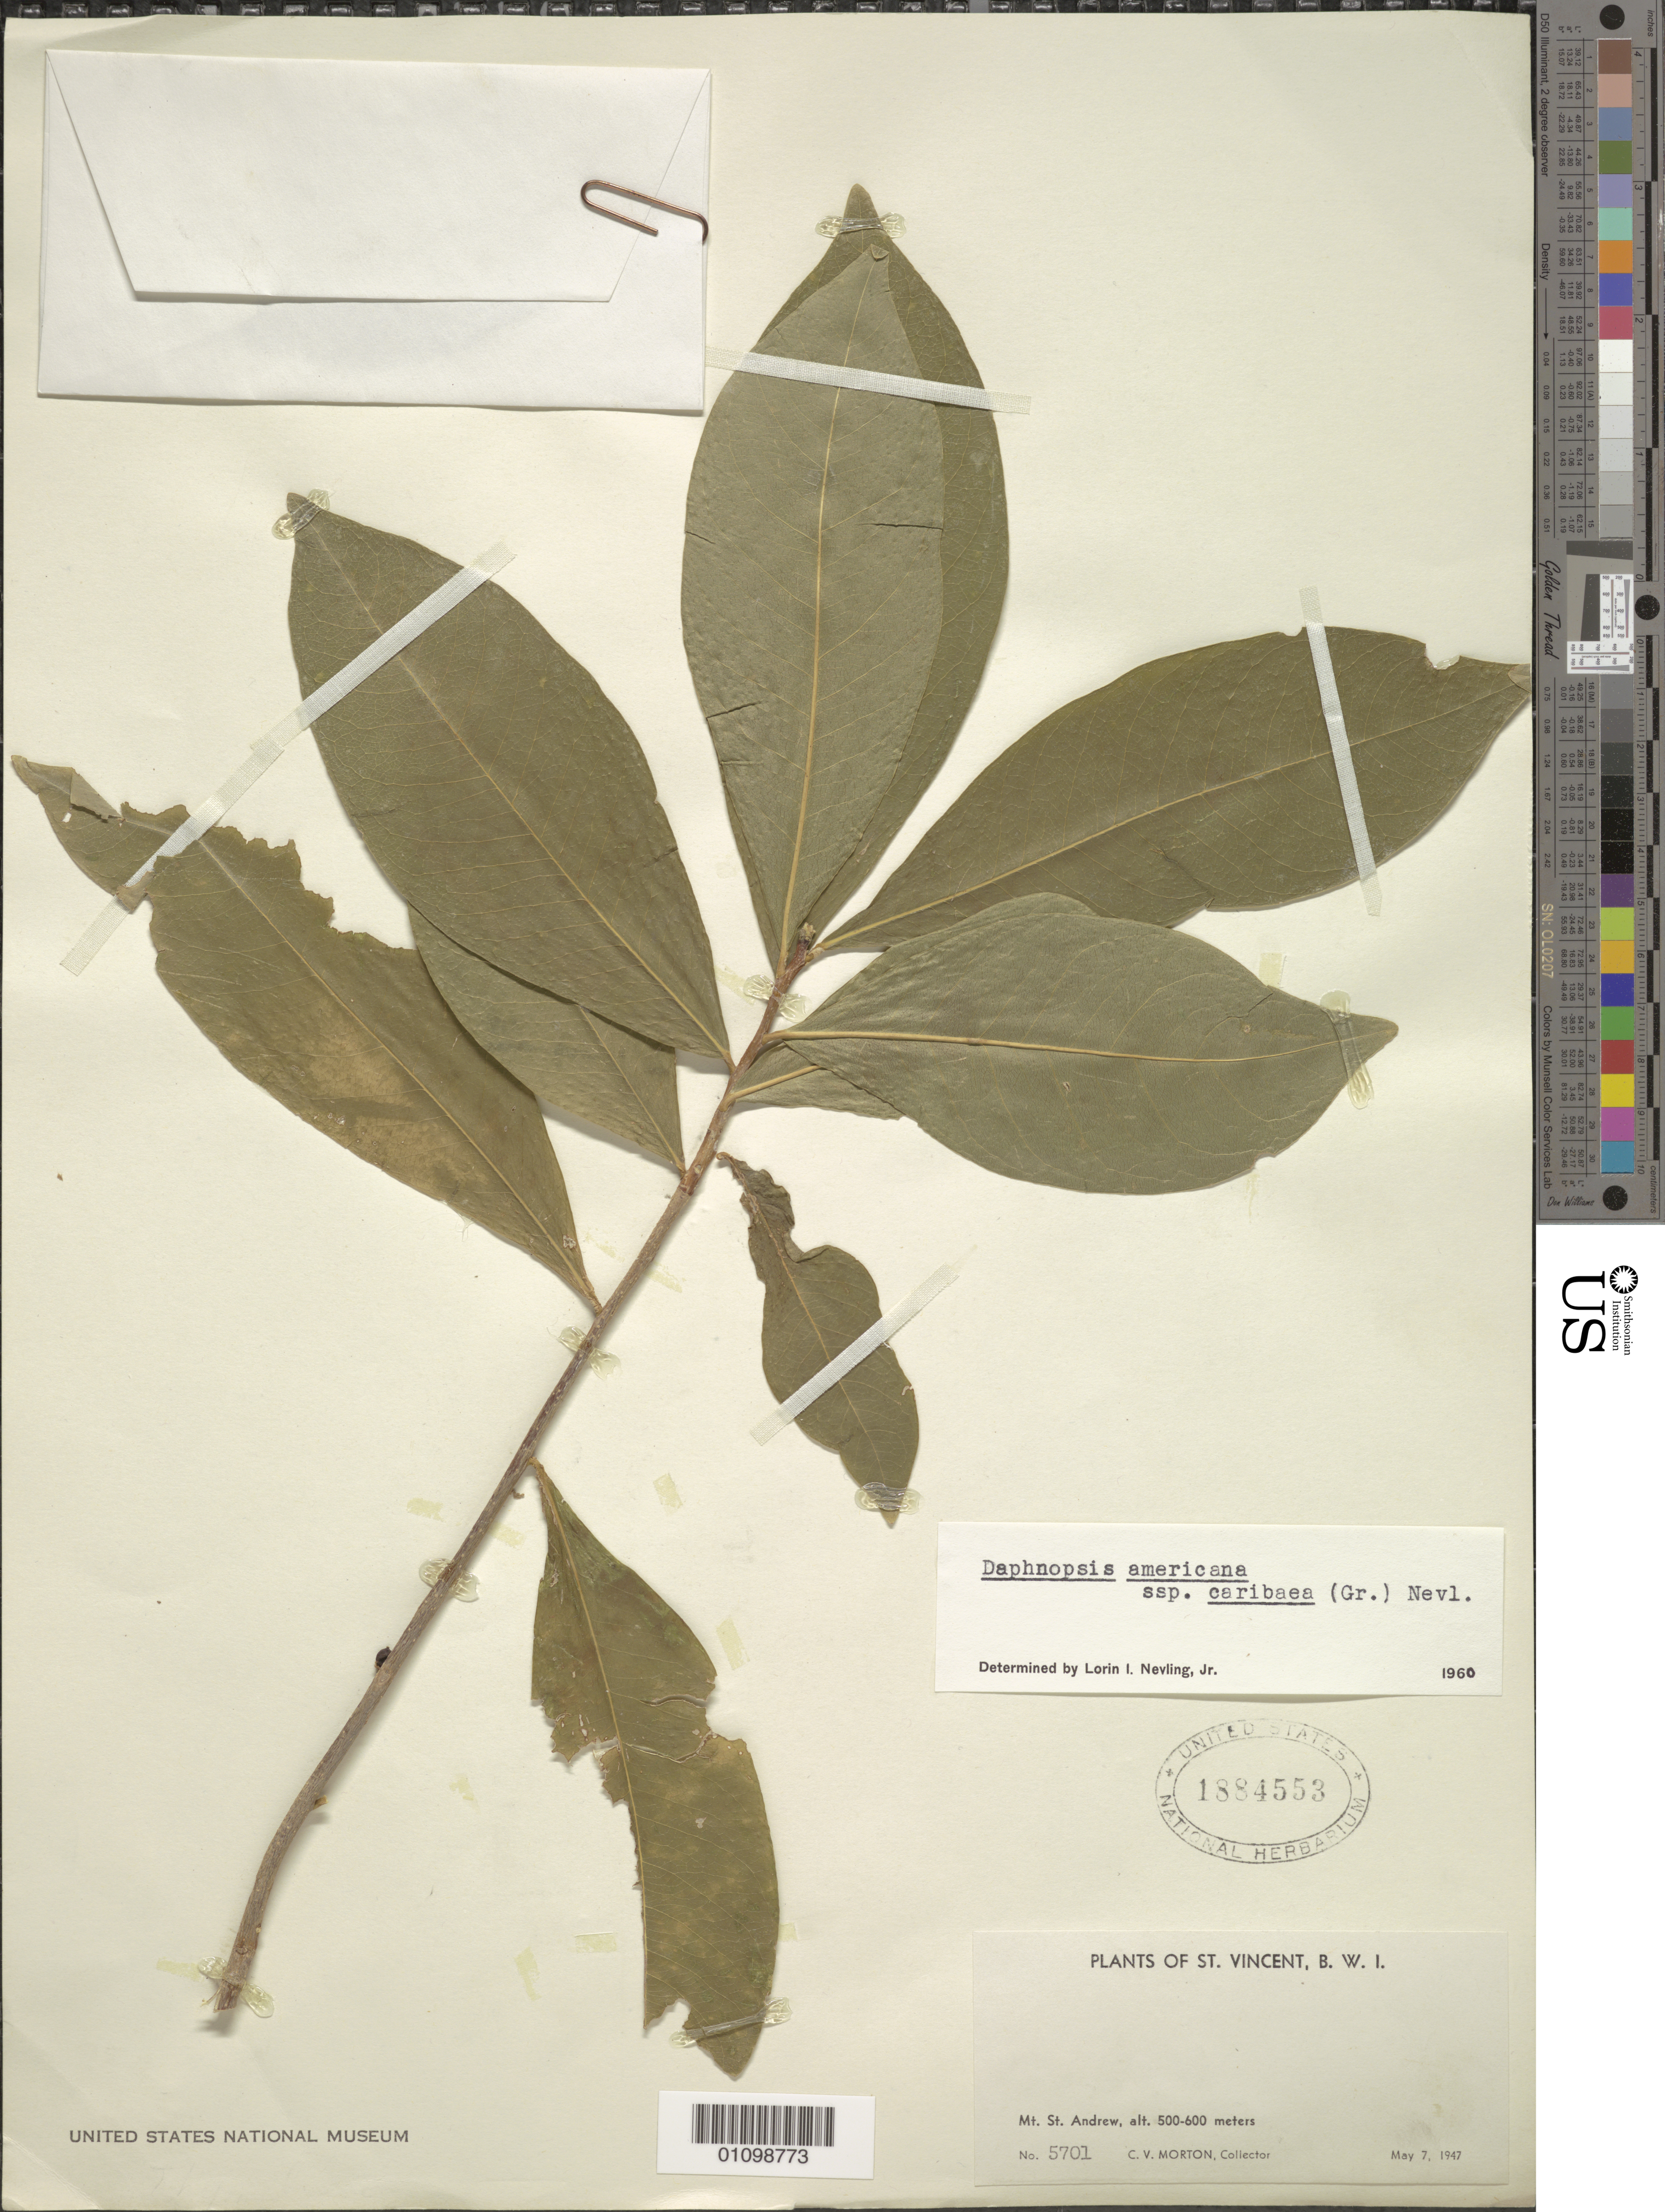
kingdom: Plantae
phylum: Tracheophyta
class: Magnoliopsida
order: Malvales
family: Thymelaeaceae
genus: Daphnopsis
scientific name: Daphnopsis americana subsp. caribaea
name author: (Griseb.) Nevling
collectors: C. V. Morton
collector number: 5701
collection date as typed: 07 May 1947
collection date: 1947-05-07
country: St. Vincent - Grenadines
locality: Mt. St. Andrew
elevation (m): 500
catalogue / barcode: US 1884553